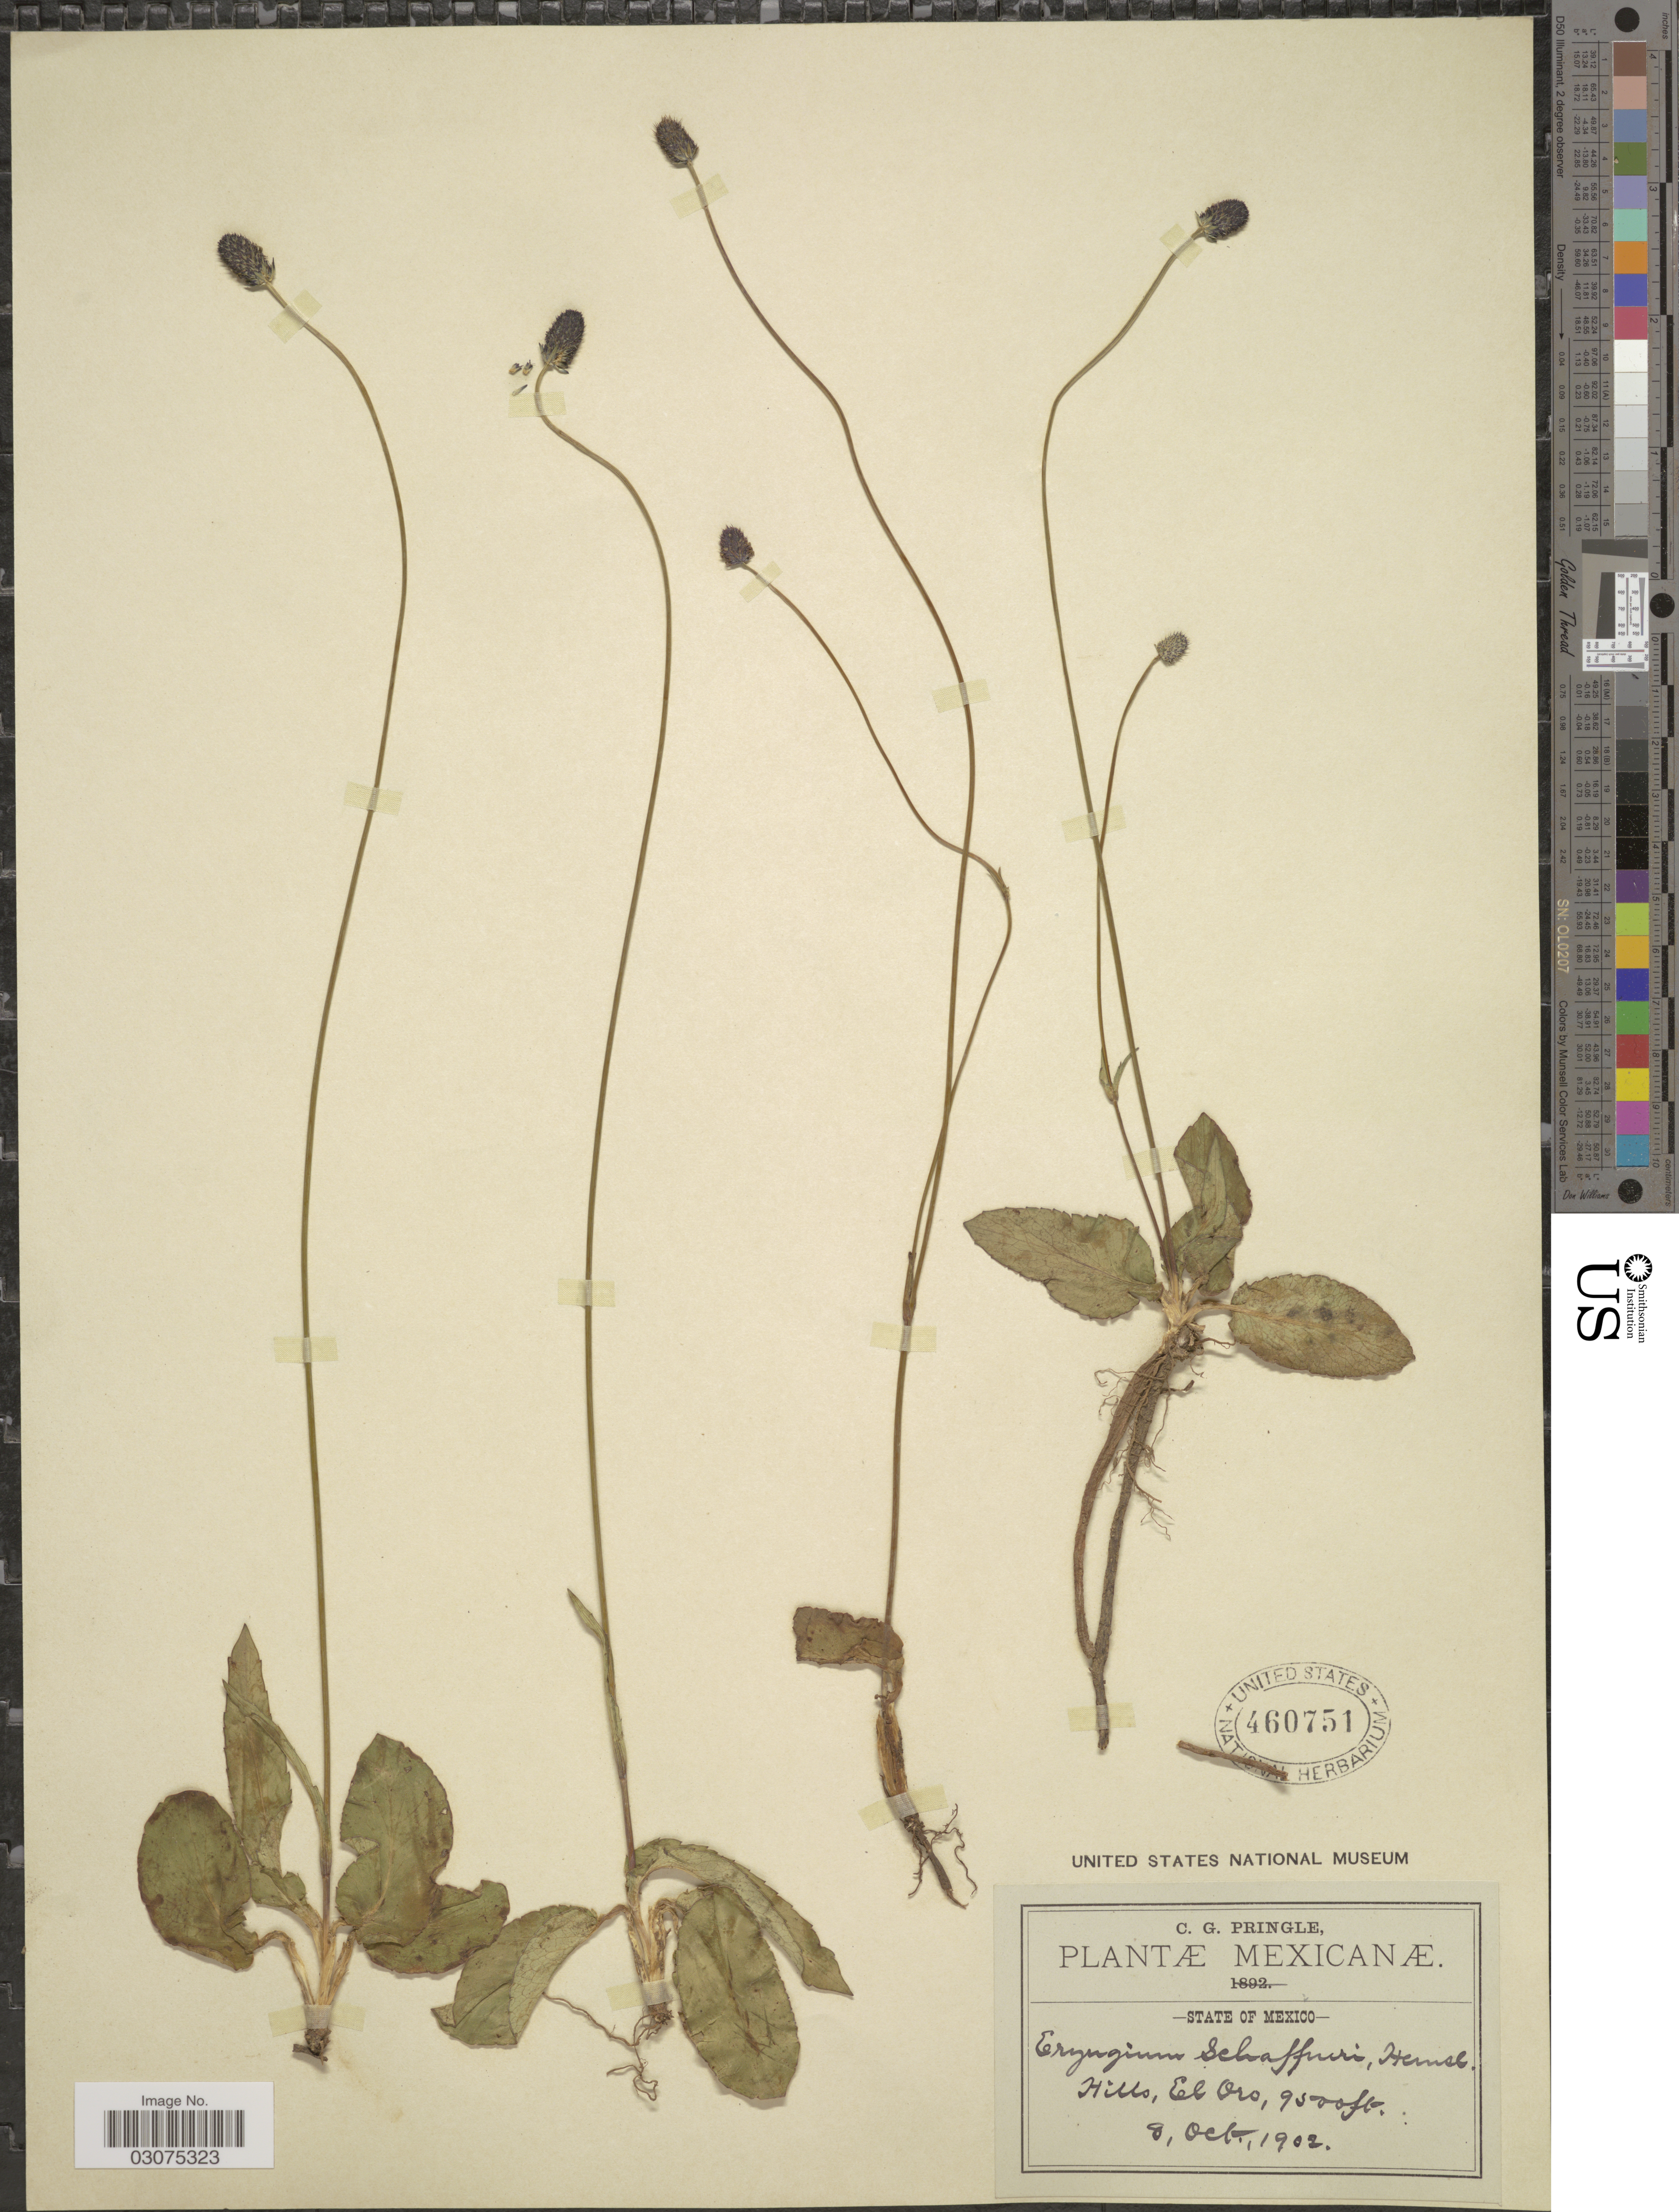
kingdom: Plantae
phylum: Tracheophyta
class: Magnoliopsida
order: Apiales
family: Apiaceae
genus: Eryngium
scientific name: Eryngium bonplandii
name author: F. Delaroche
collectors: C. G. Pringle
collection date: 1902-10-08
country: Mexico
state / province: México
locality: Hills, El Oro.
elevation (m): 2896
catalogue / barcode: US 460751